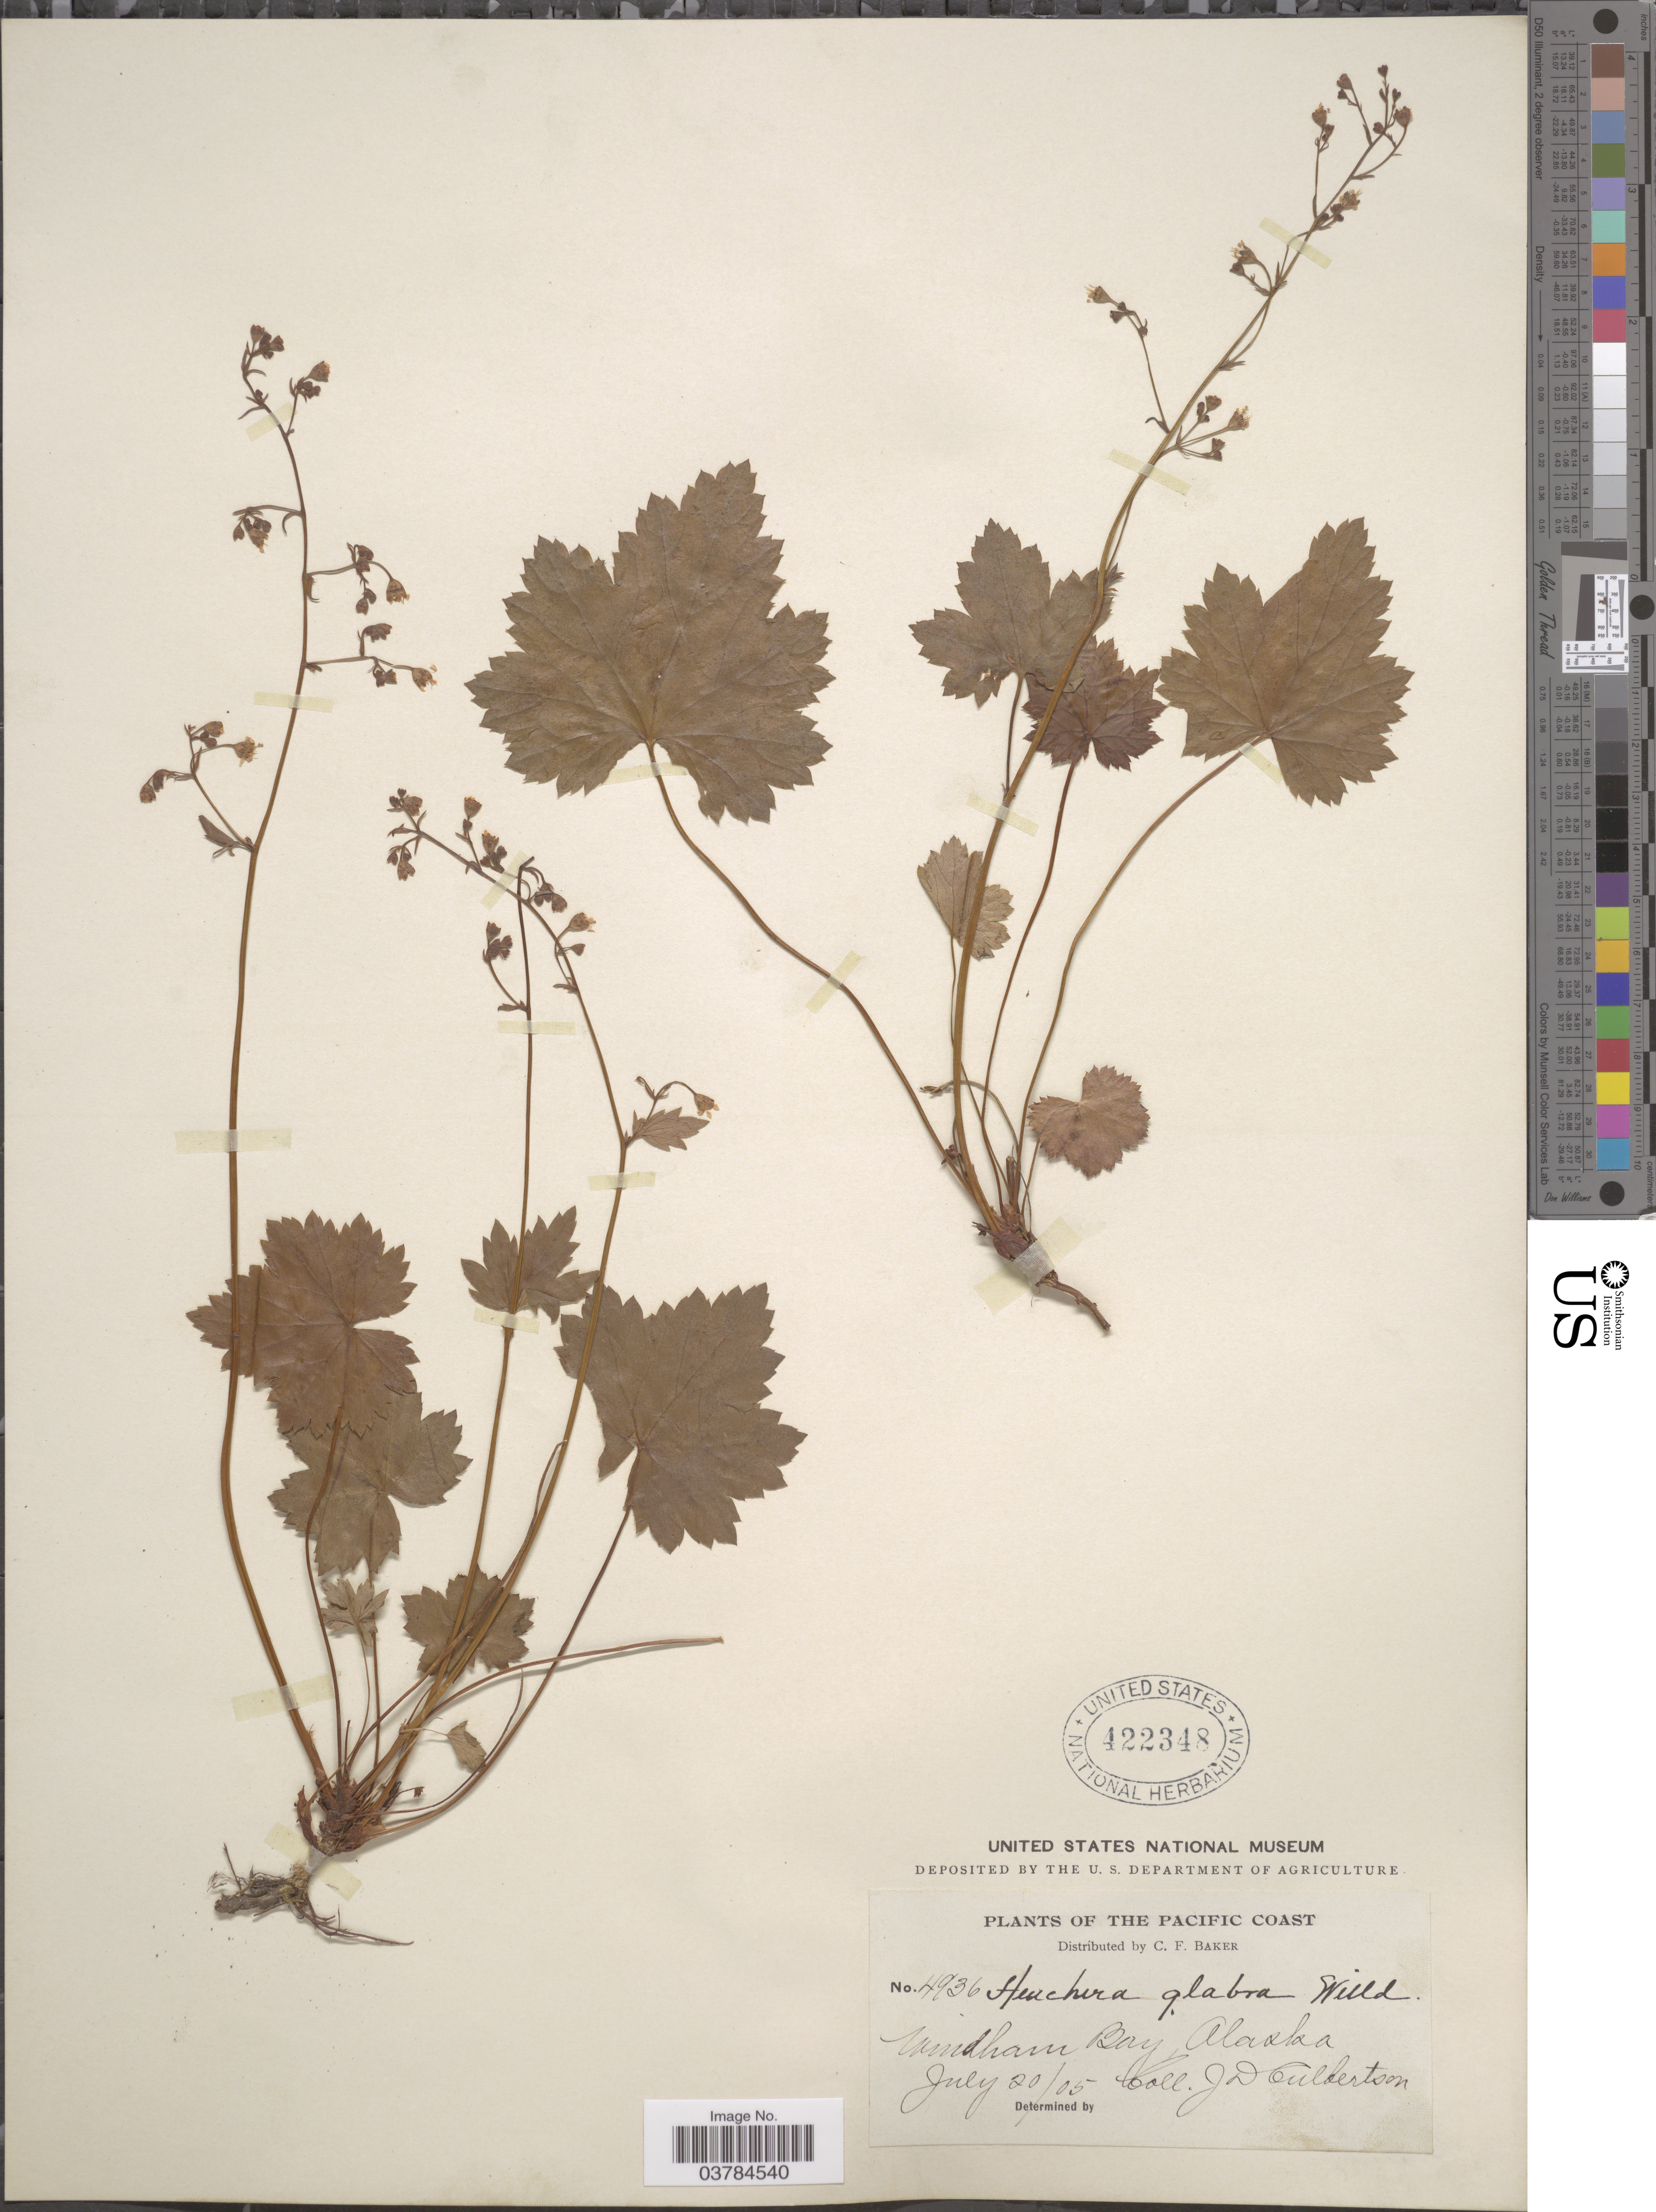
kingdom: Plantae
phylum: Tracheophyta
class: Magnoliopsida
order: Saxifragales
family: Saxifragaceae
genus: Heuchera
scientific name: Heuchera glabra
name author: Willd. ex Roem. & Schult.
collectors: J. Culbertson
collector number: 4936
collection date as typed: Transcribed d/m/y: 20/7/5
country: United States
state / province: Alaska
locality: The Pacific Coast. Windham Bay.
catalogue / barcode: US 422348